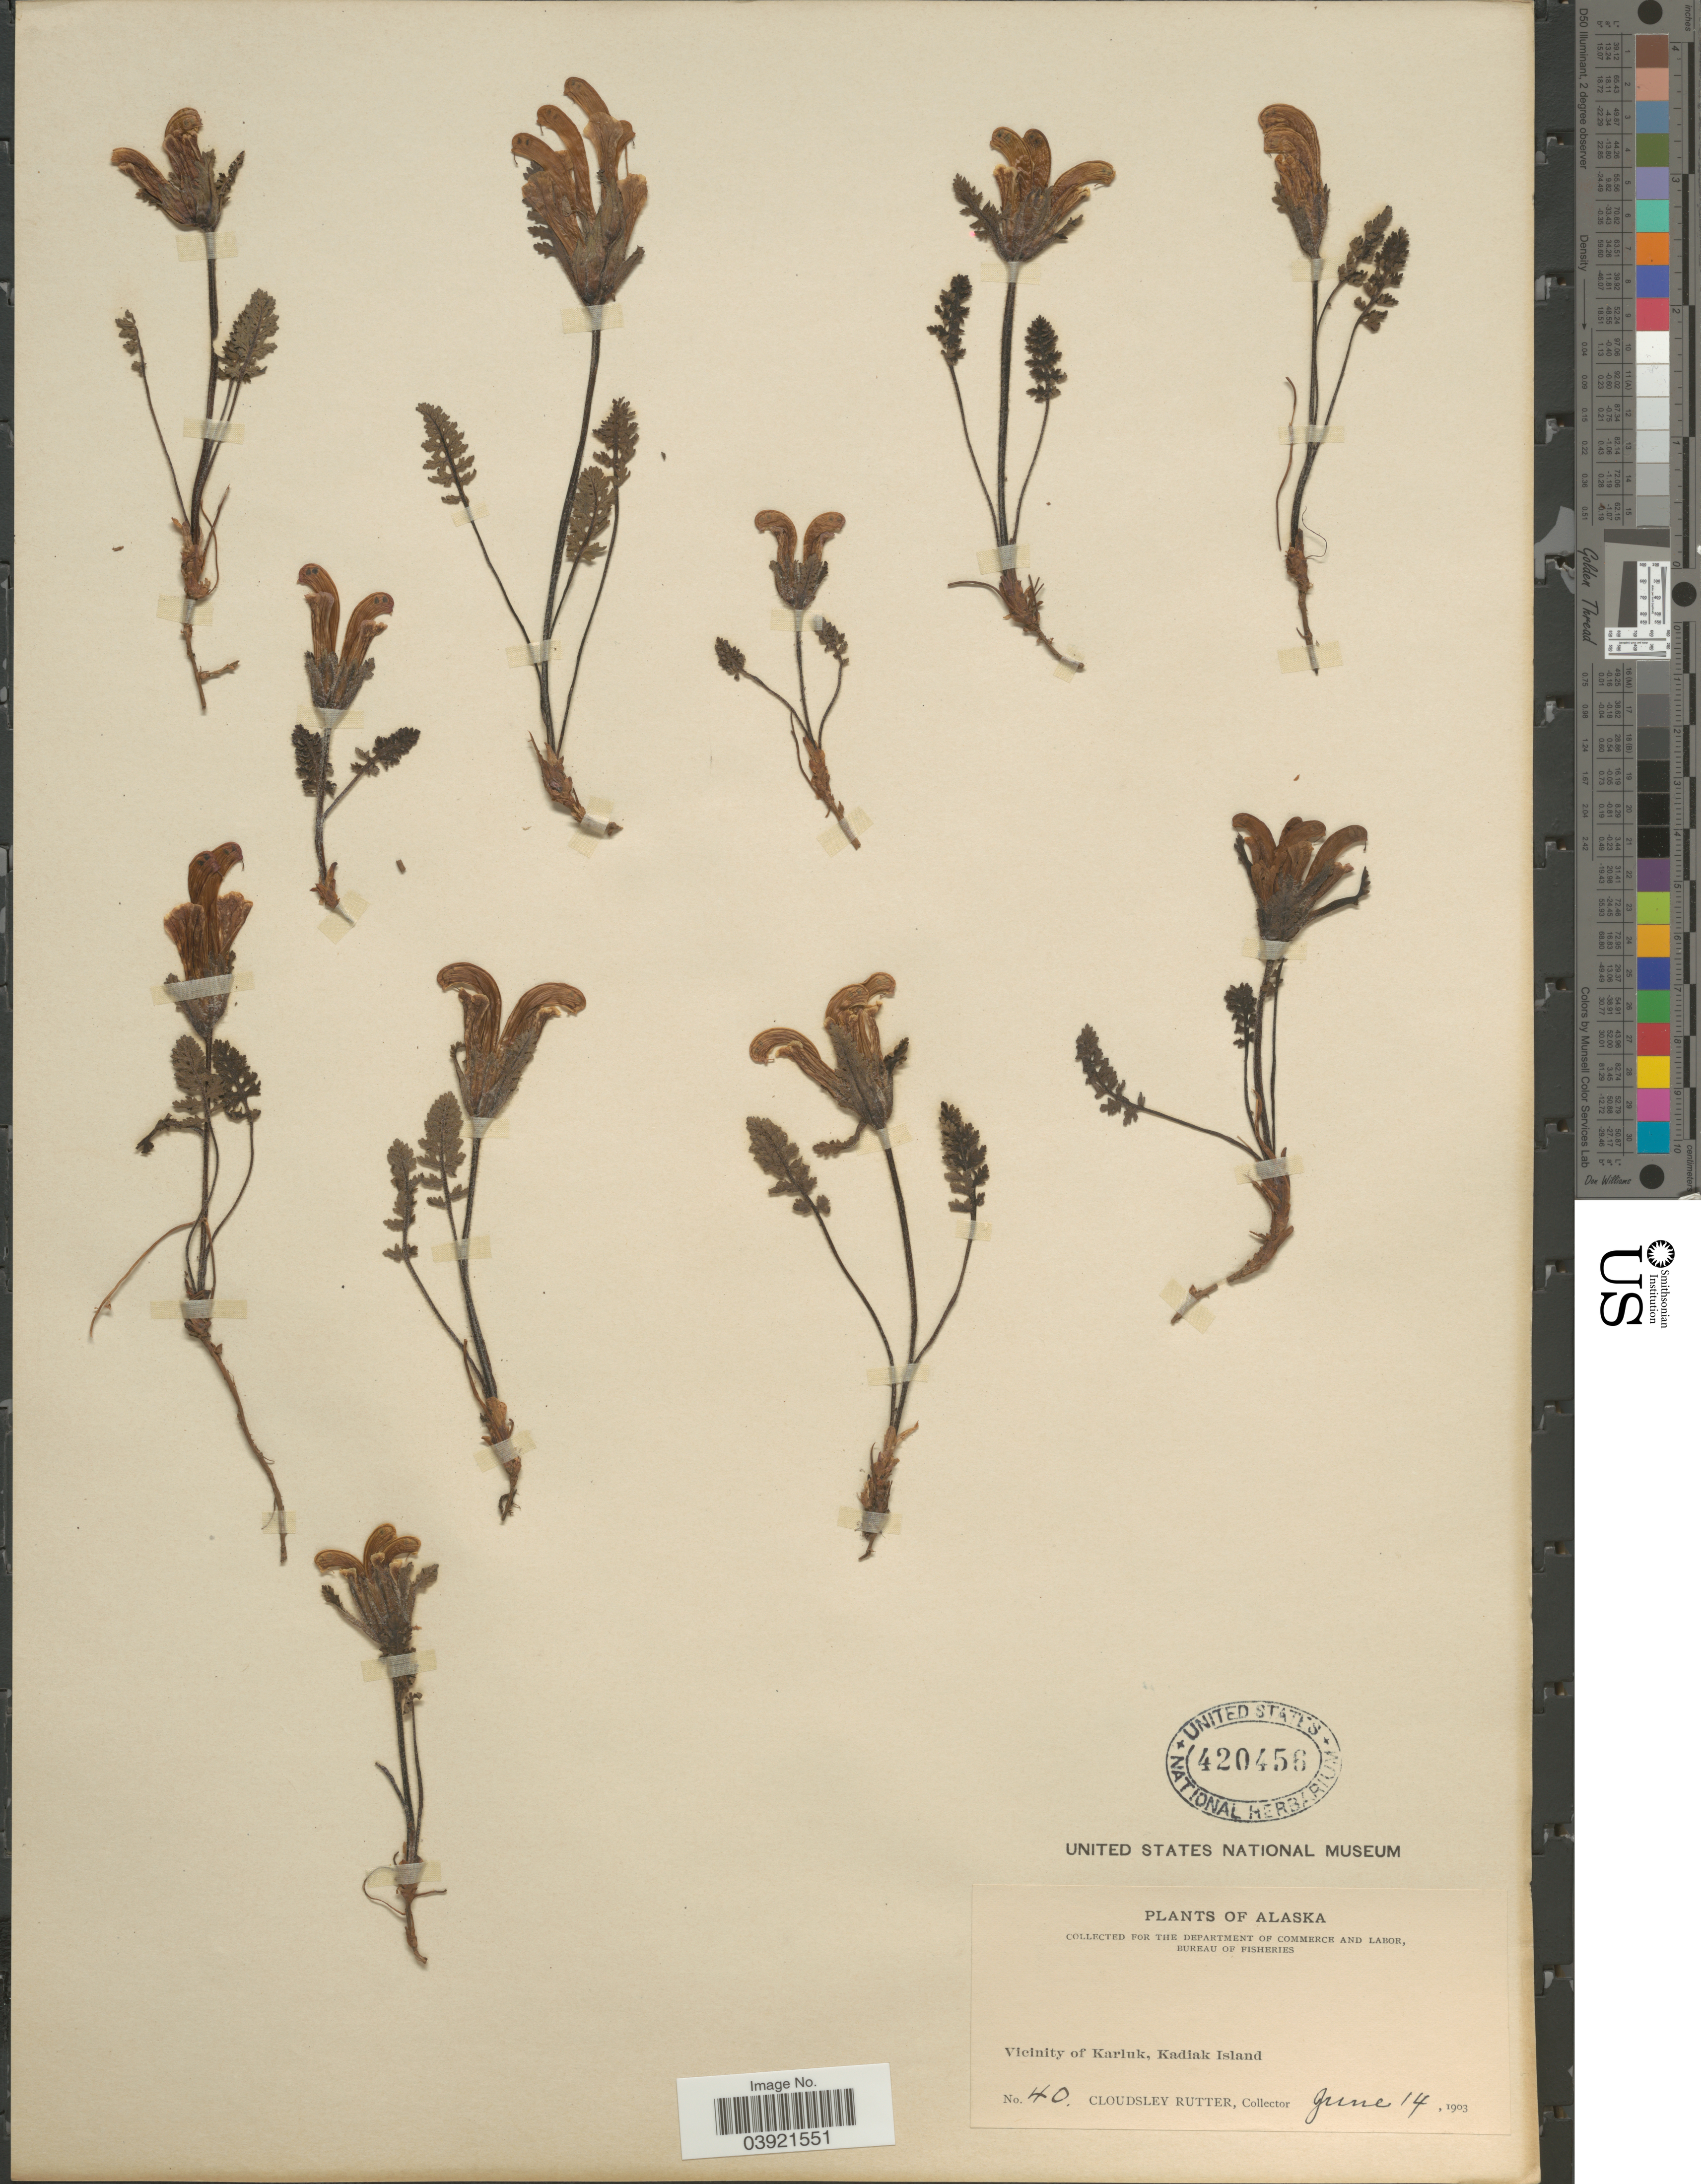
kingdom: Plantae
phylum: Tracheophyta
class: Magnoliopsida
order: Lamiales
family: Orobanchaceae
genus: Pedicularis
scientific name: Pedicularis capitata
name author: Adams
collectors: C. Rutter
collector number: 40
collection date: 1903-06-14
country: United States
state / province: Alaska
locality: Vicinity of Karluk, Kadiak Island.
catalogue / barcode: US 420456